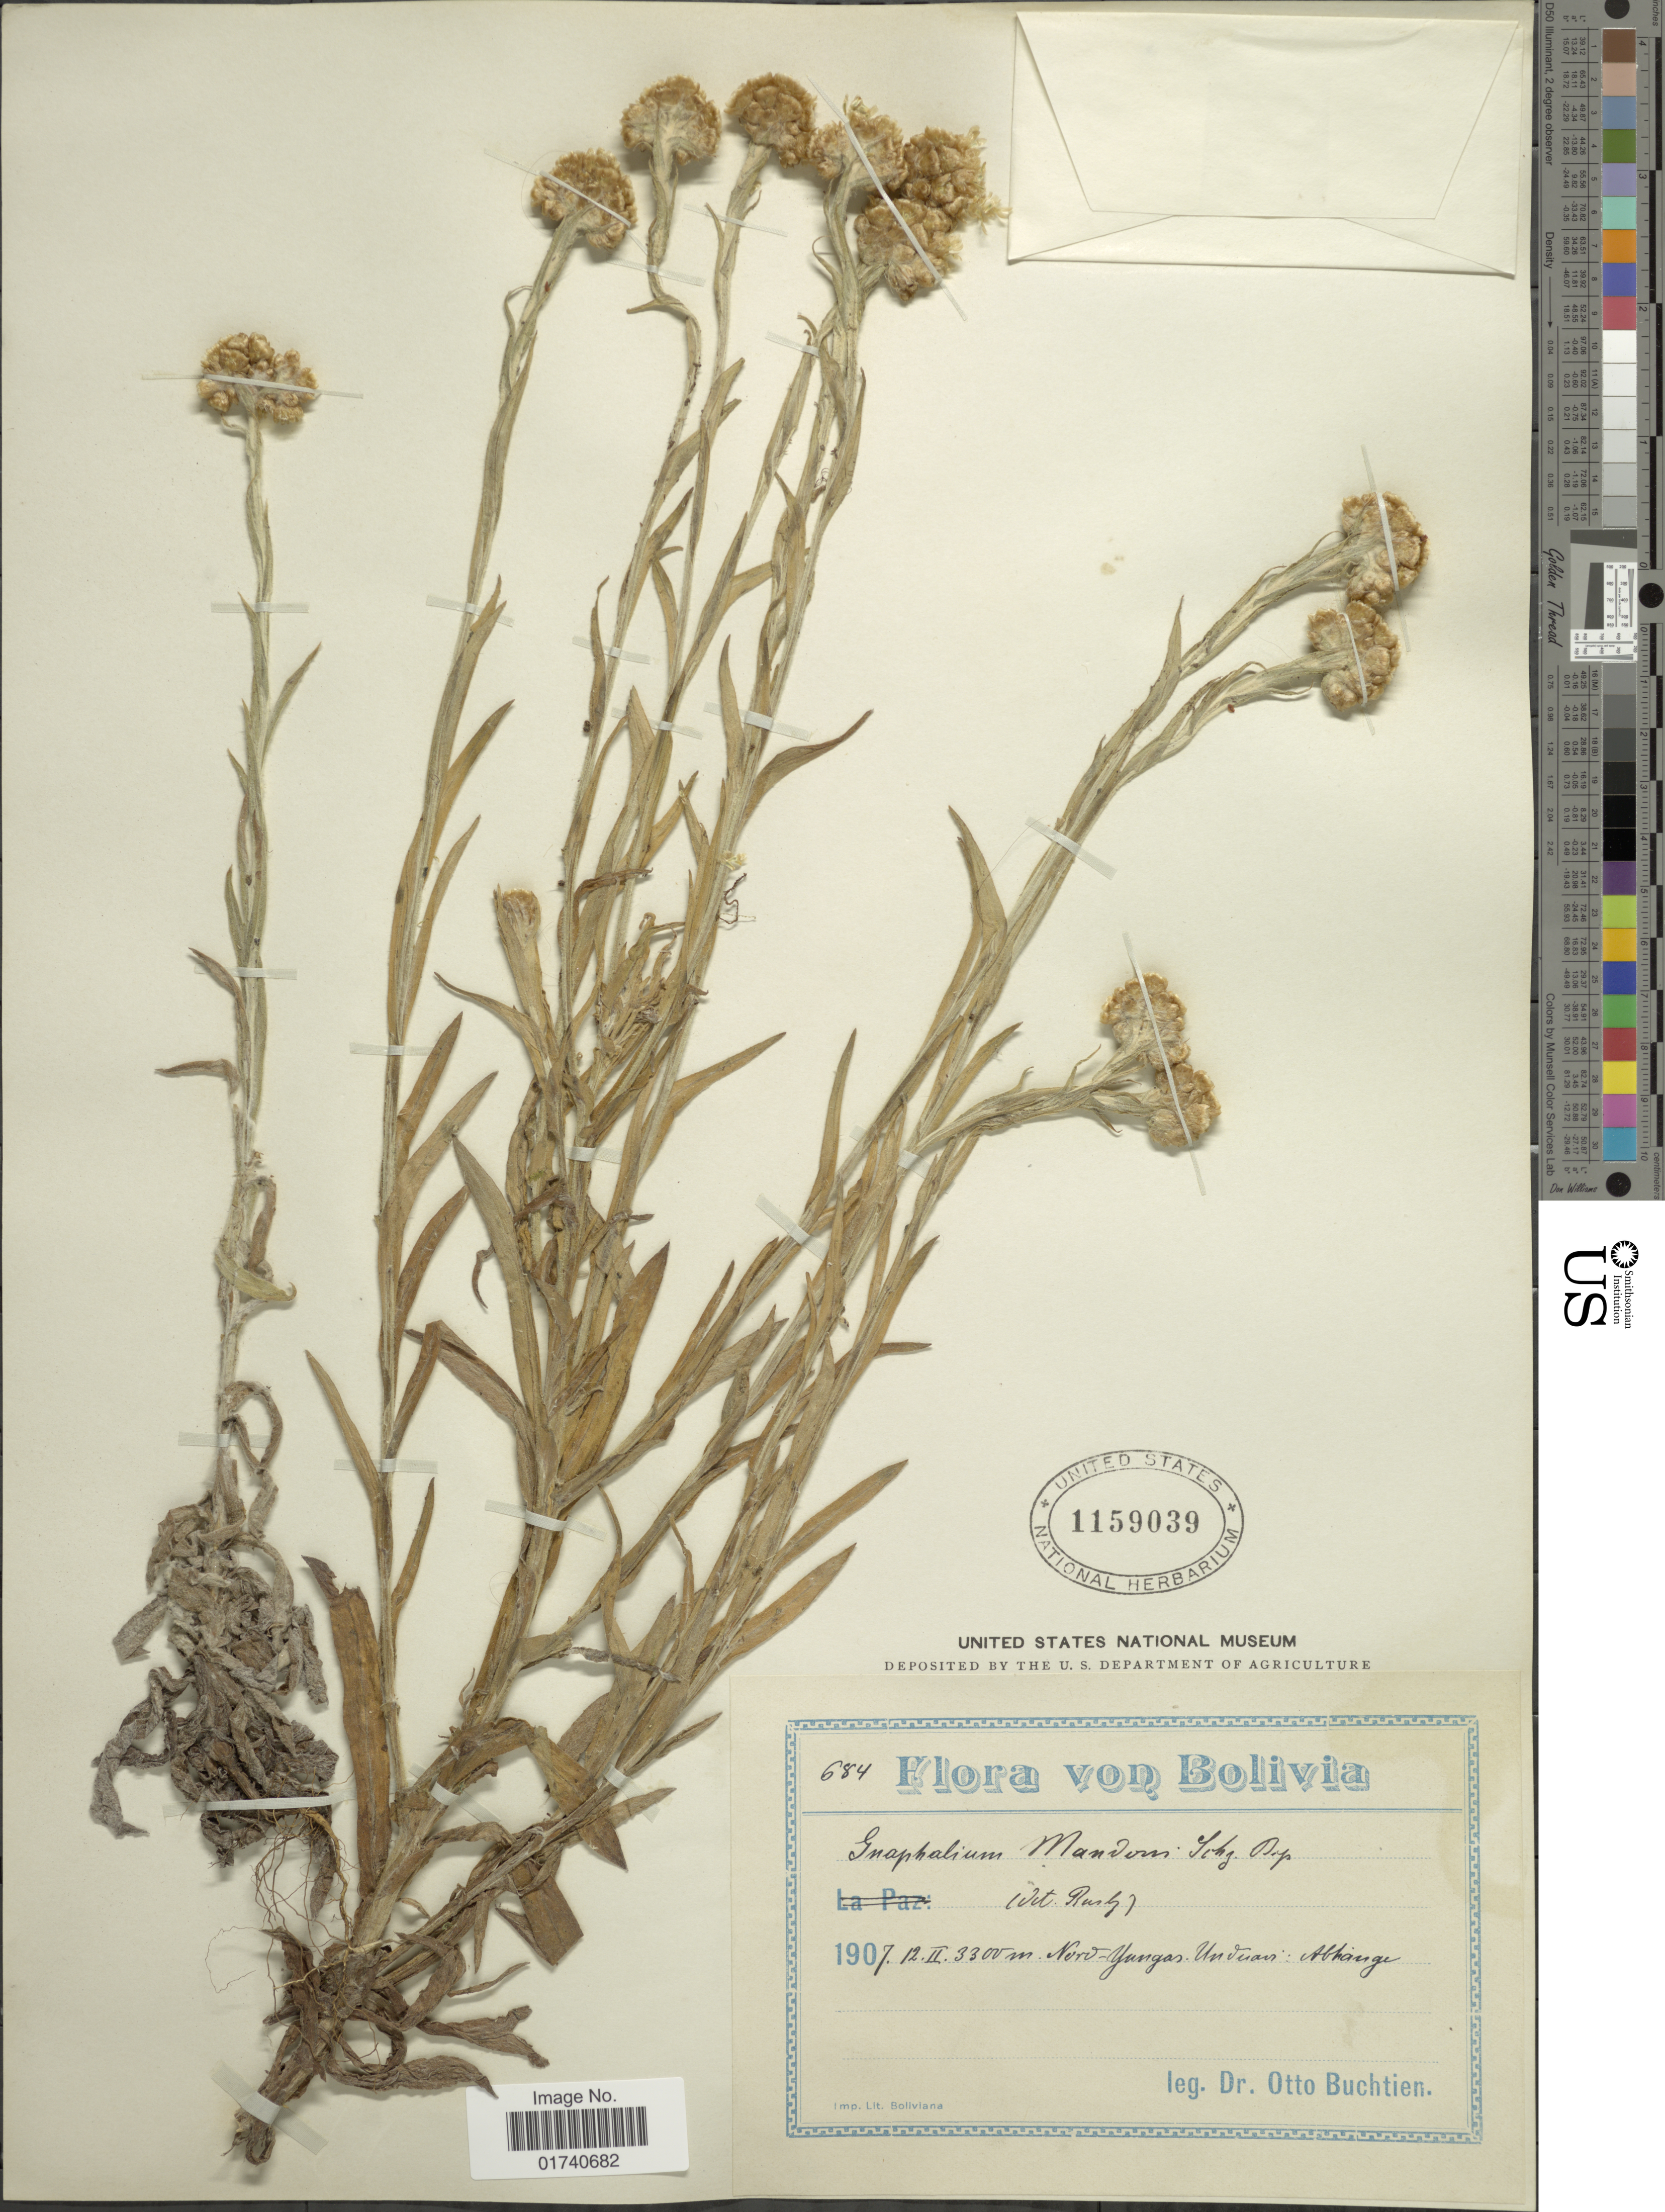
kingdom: Plantae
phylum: Tracheophyta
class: Magnoliopsida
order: Asterales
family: Asteraceae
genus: Pseudognaphalium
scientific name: Pseudognaphalium gaudichaudianum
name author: (DC.) Anderb.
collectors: O. Buchtien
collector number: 684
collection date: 1907-02-12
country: Bolivia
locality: Nord-Yungas. Unduas: Abhanga.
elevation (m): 3300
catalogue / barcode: US 1159039